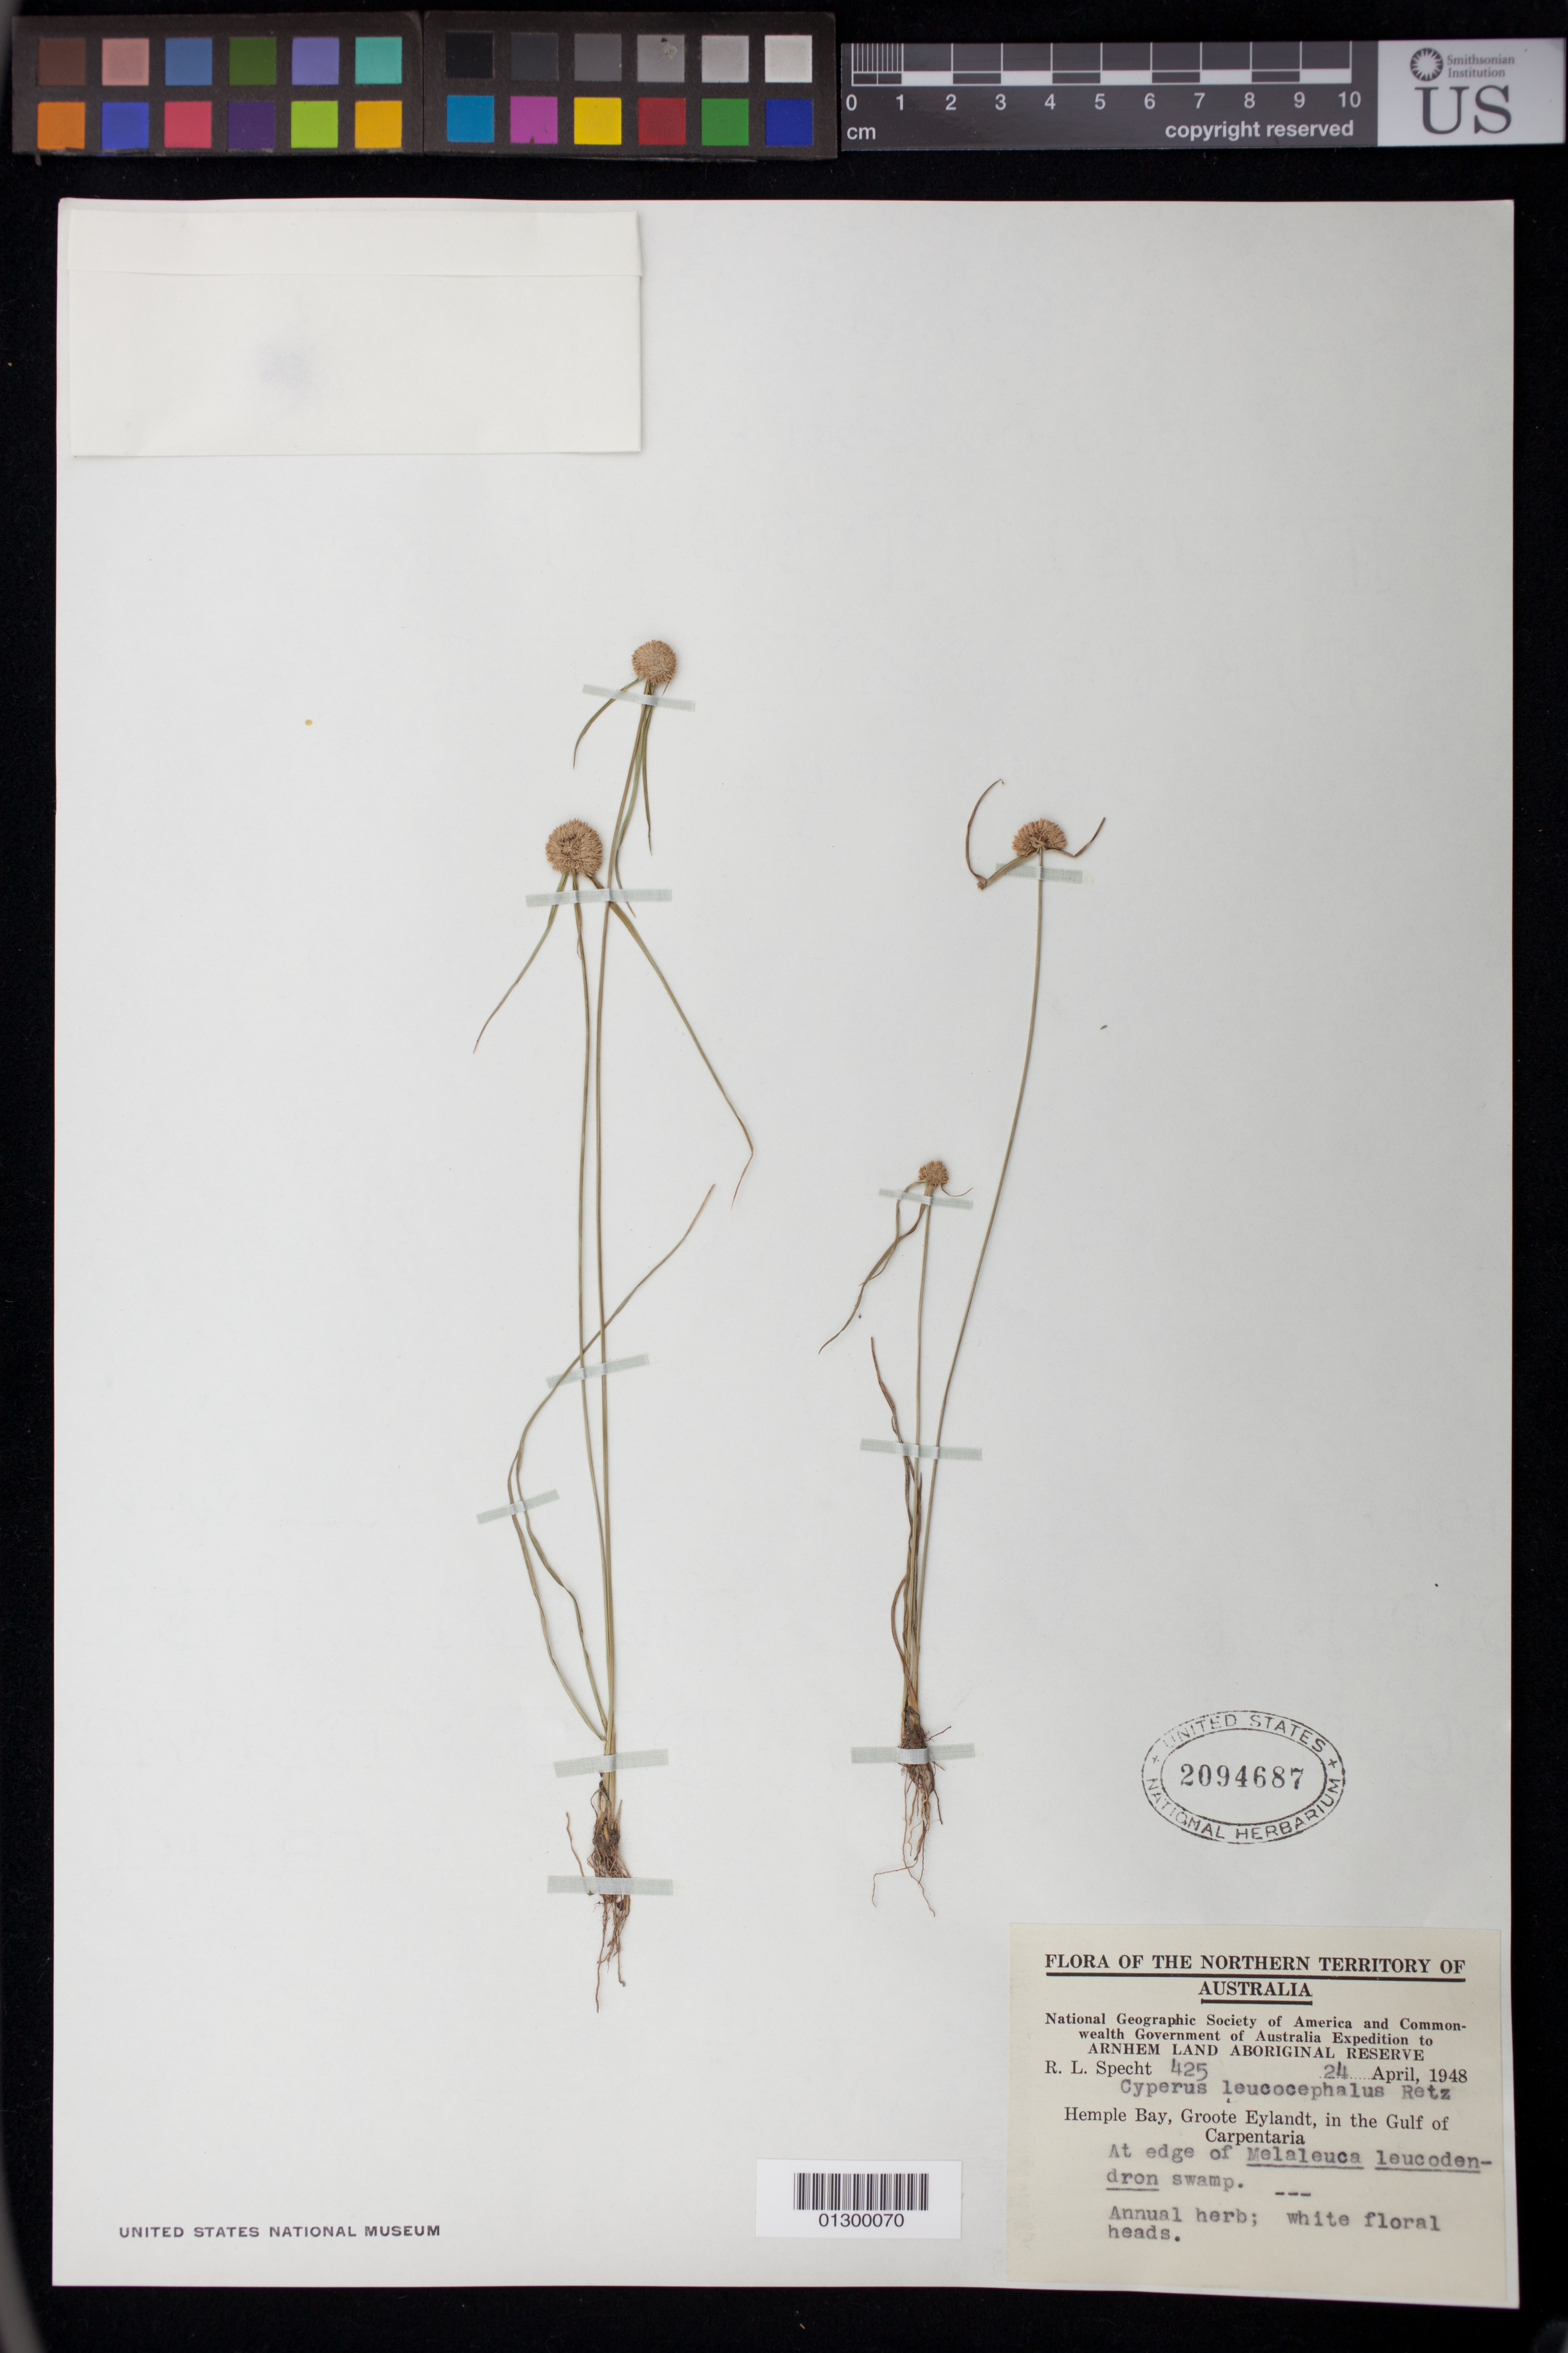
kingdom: Plantae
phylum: Tracheophyta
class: Liliopsida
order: Poales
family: Cyperaceae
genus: Cyperus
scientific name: Cyperus leucocephalus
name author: Retz.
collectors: R. L. Specht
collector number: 425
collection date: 1948-04-24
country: Australia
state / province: Northern Territory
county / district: East Arnhem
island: Groote Eylandt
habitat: At edge of Melaleuca leucodendron swamp.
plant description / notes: Annual herb; white floral heads.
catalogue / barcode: US 2094687